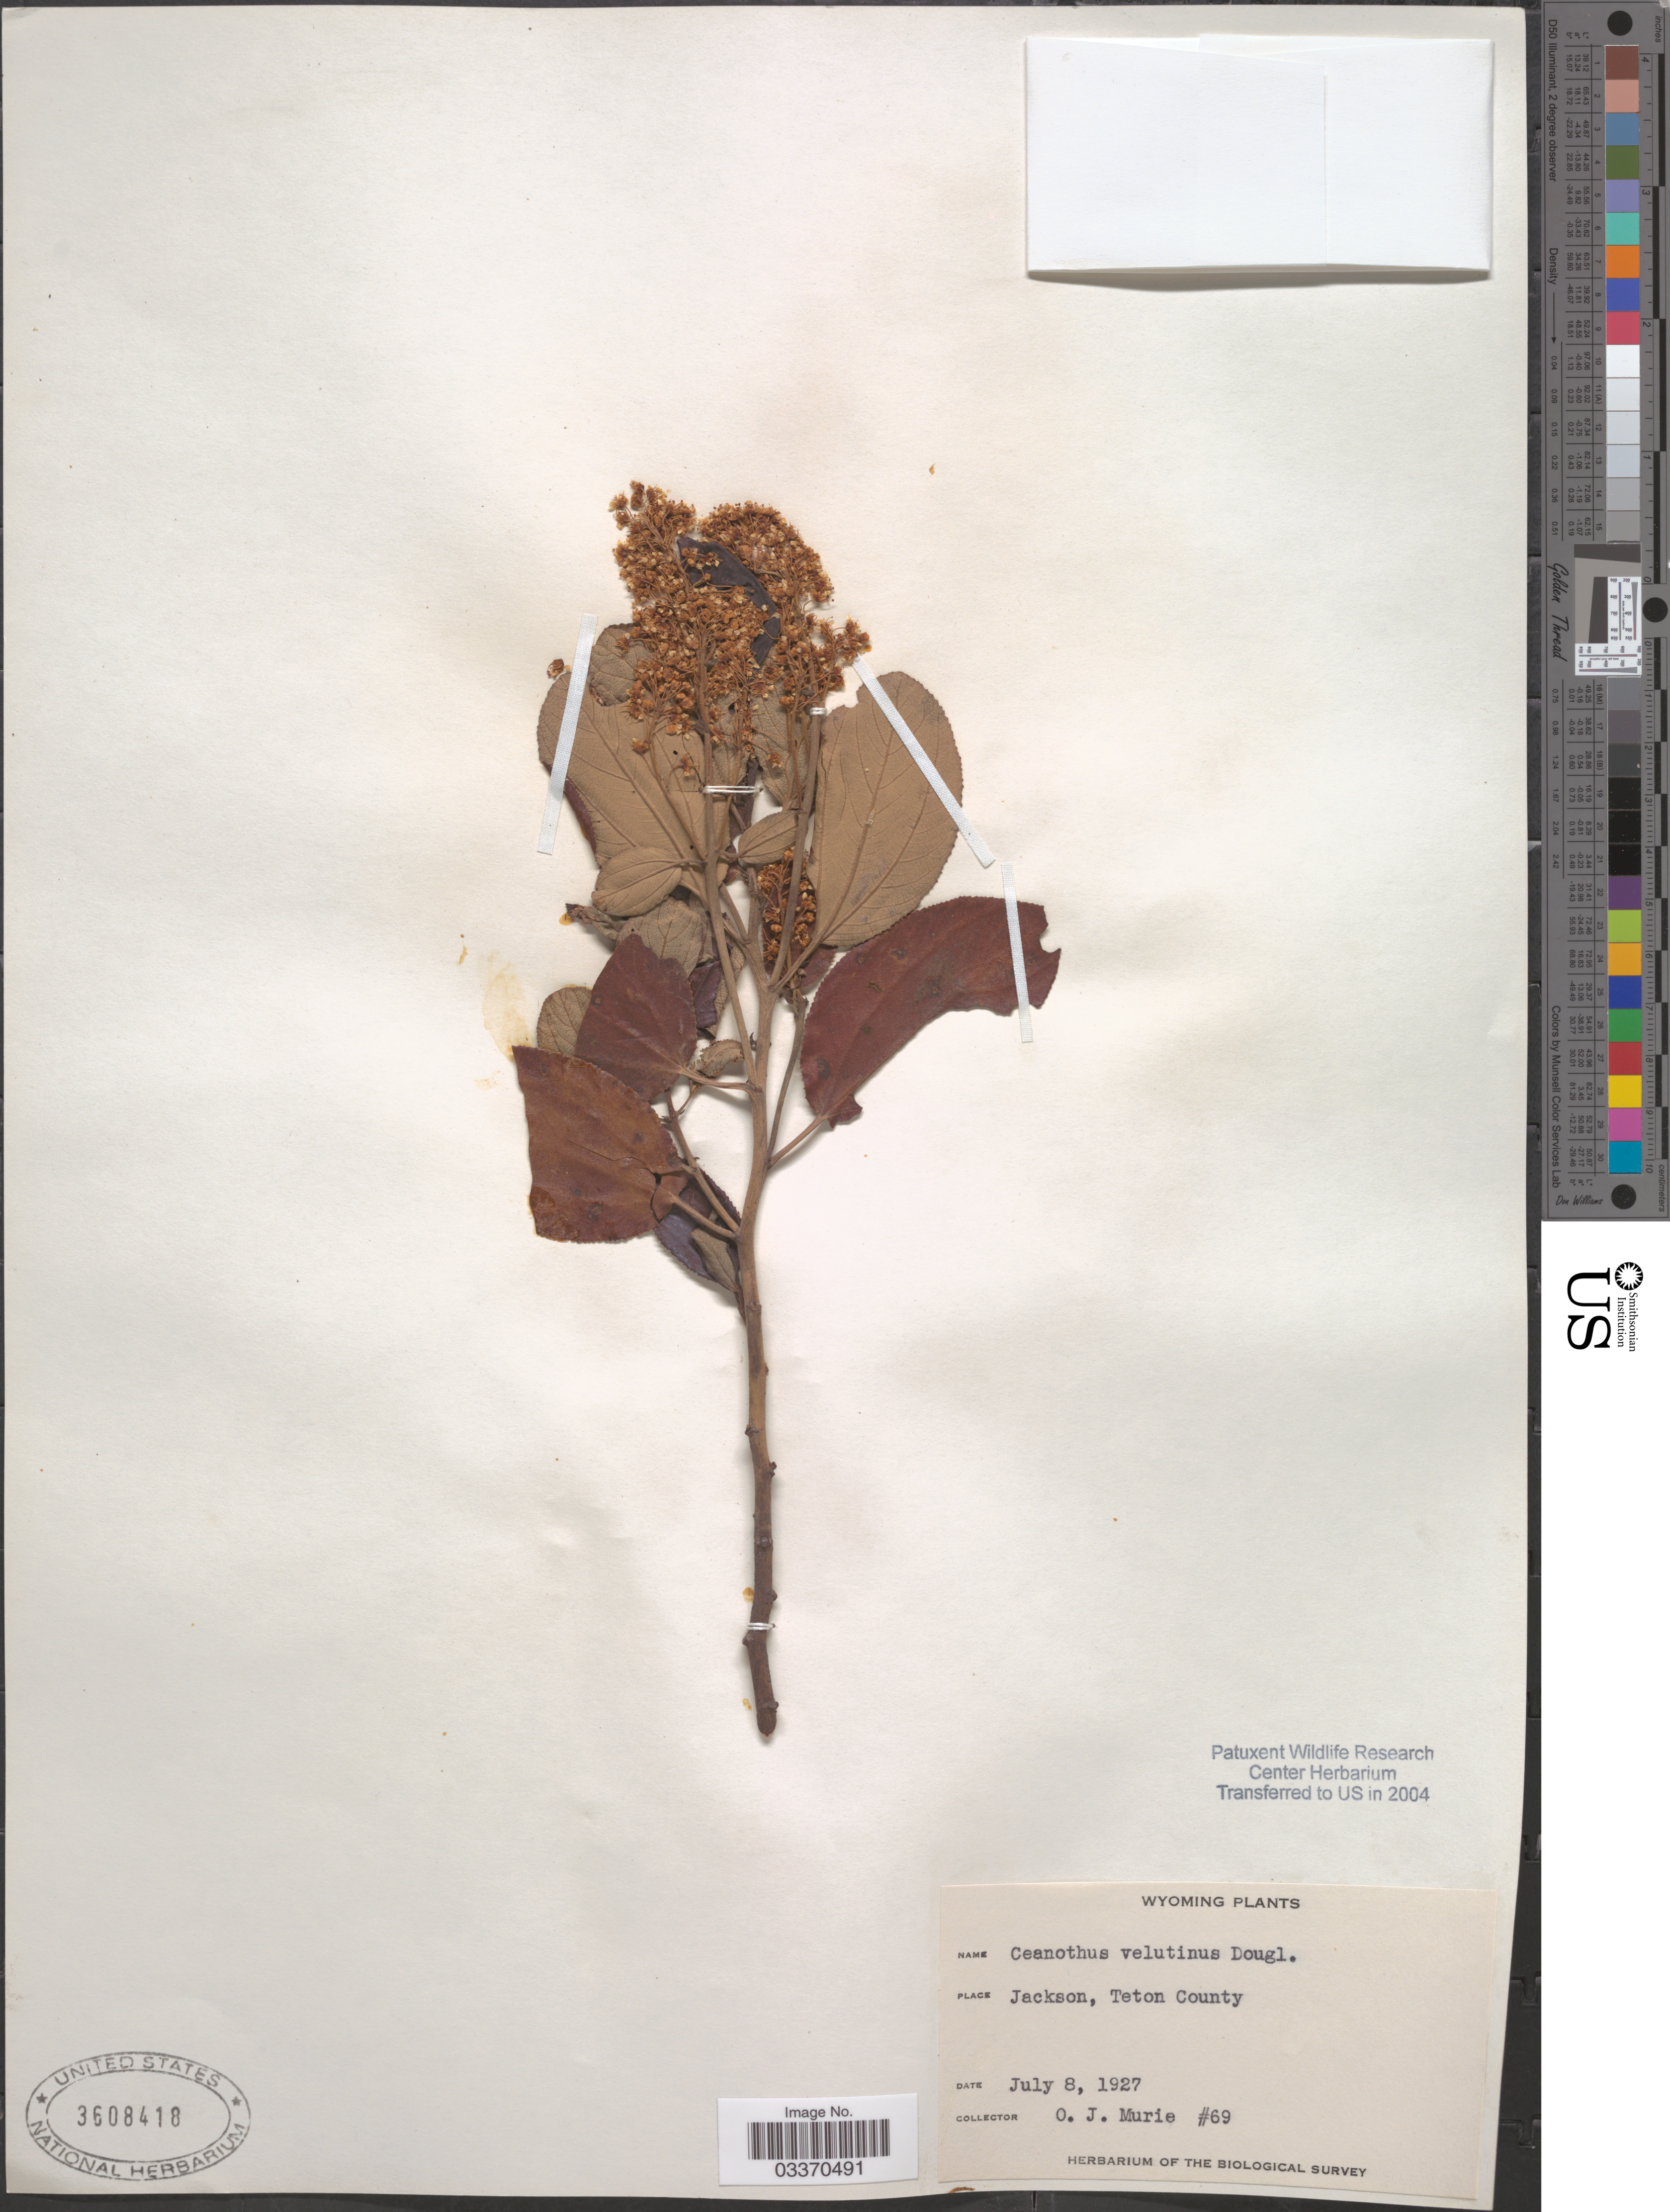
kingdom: Plantae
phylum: Tracheophyta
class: Magnoliopsida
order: Rosales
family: Rhamnaceae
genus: Ceanothus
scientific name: Ceanothus velutinus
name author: Douglas ex Hook.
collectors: O. Murie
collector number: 69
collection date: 1927-07-08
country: United States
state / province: Wyoming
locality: Jackson, Teton County.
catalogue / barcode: US 3608418